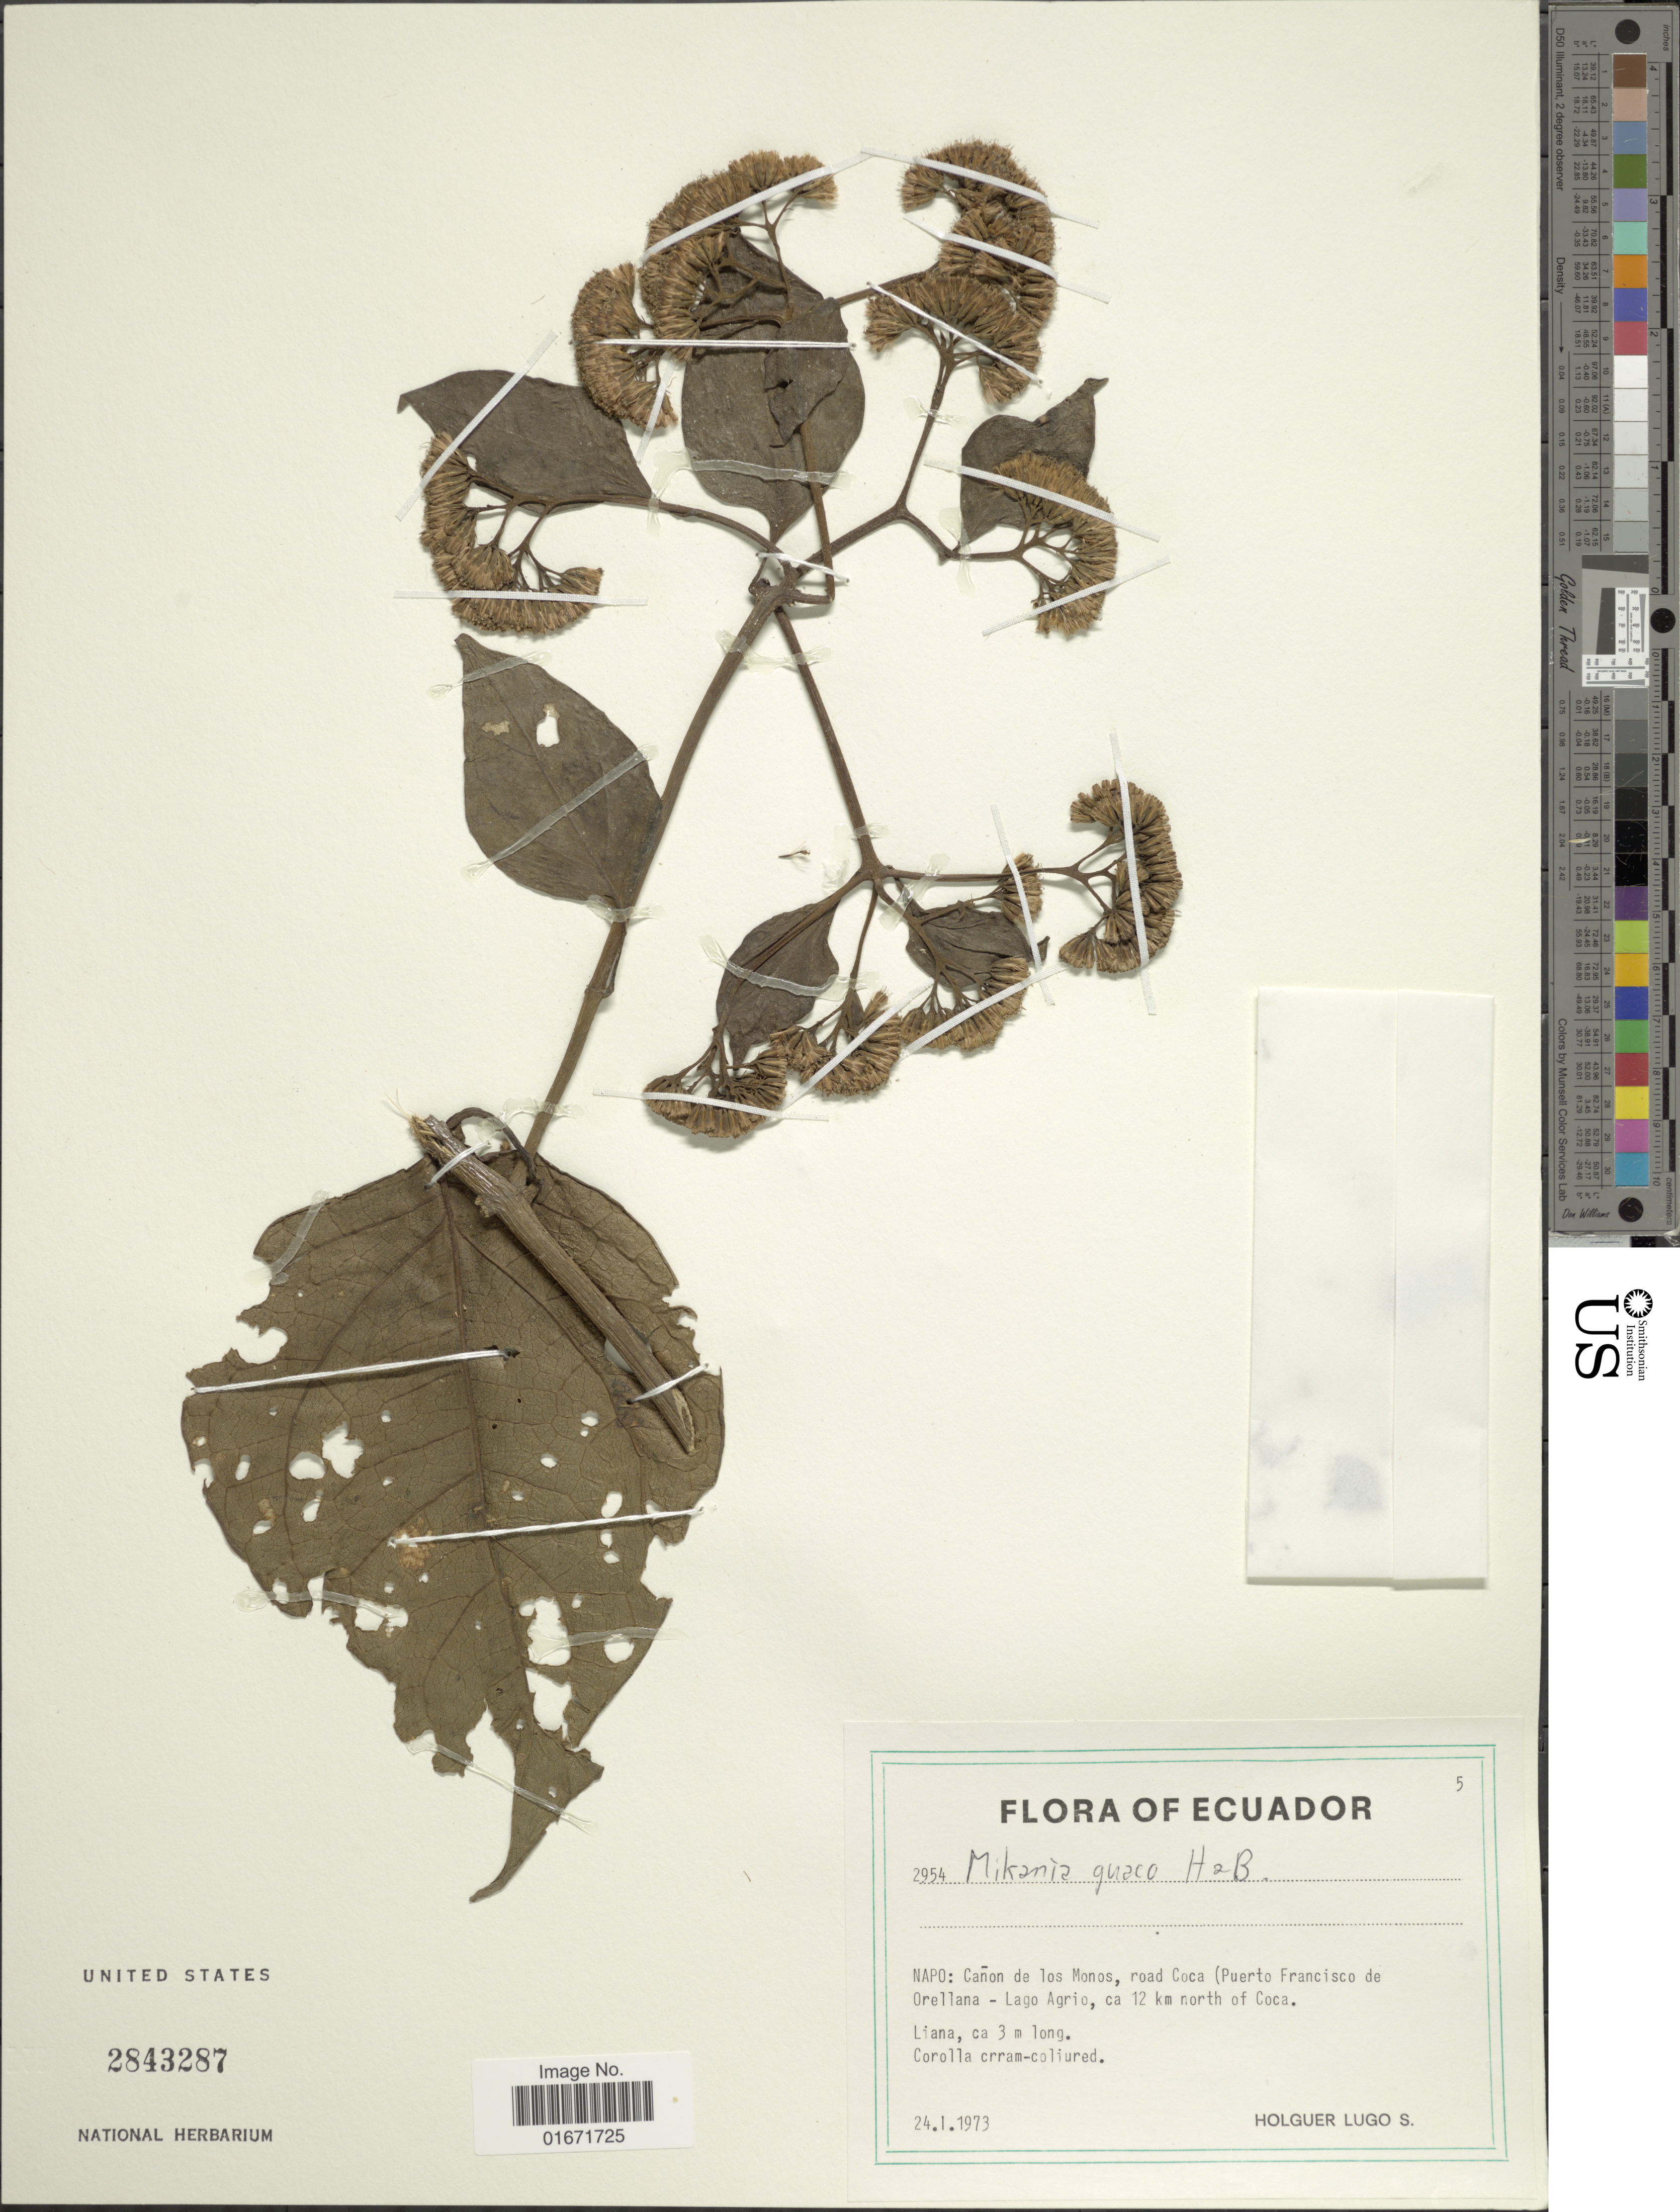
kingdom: Plantae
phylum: Tracheophyta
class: Magnoliopsida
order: Asterales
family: Asteraceae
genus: Mikania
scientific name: Mikania guaco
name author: Humb. & Bonpl.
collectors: H. Lugo S.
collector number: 2954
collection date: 1973-01-24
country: Ecuador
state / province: Napo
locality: Napo: Cañon de los Monos, road Coca (Puerto Francisco de Orellana - Lago Agrio, ca 12 km north of Coca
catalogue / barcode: US 2843287